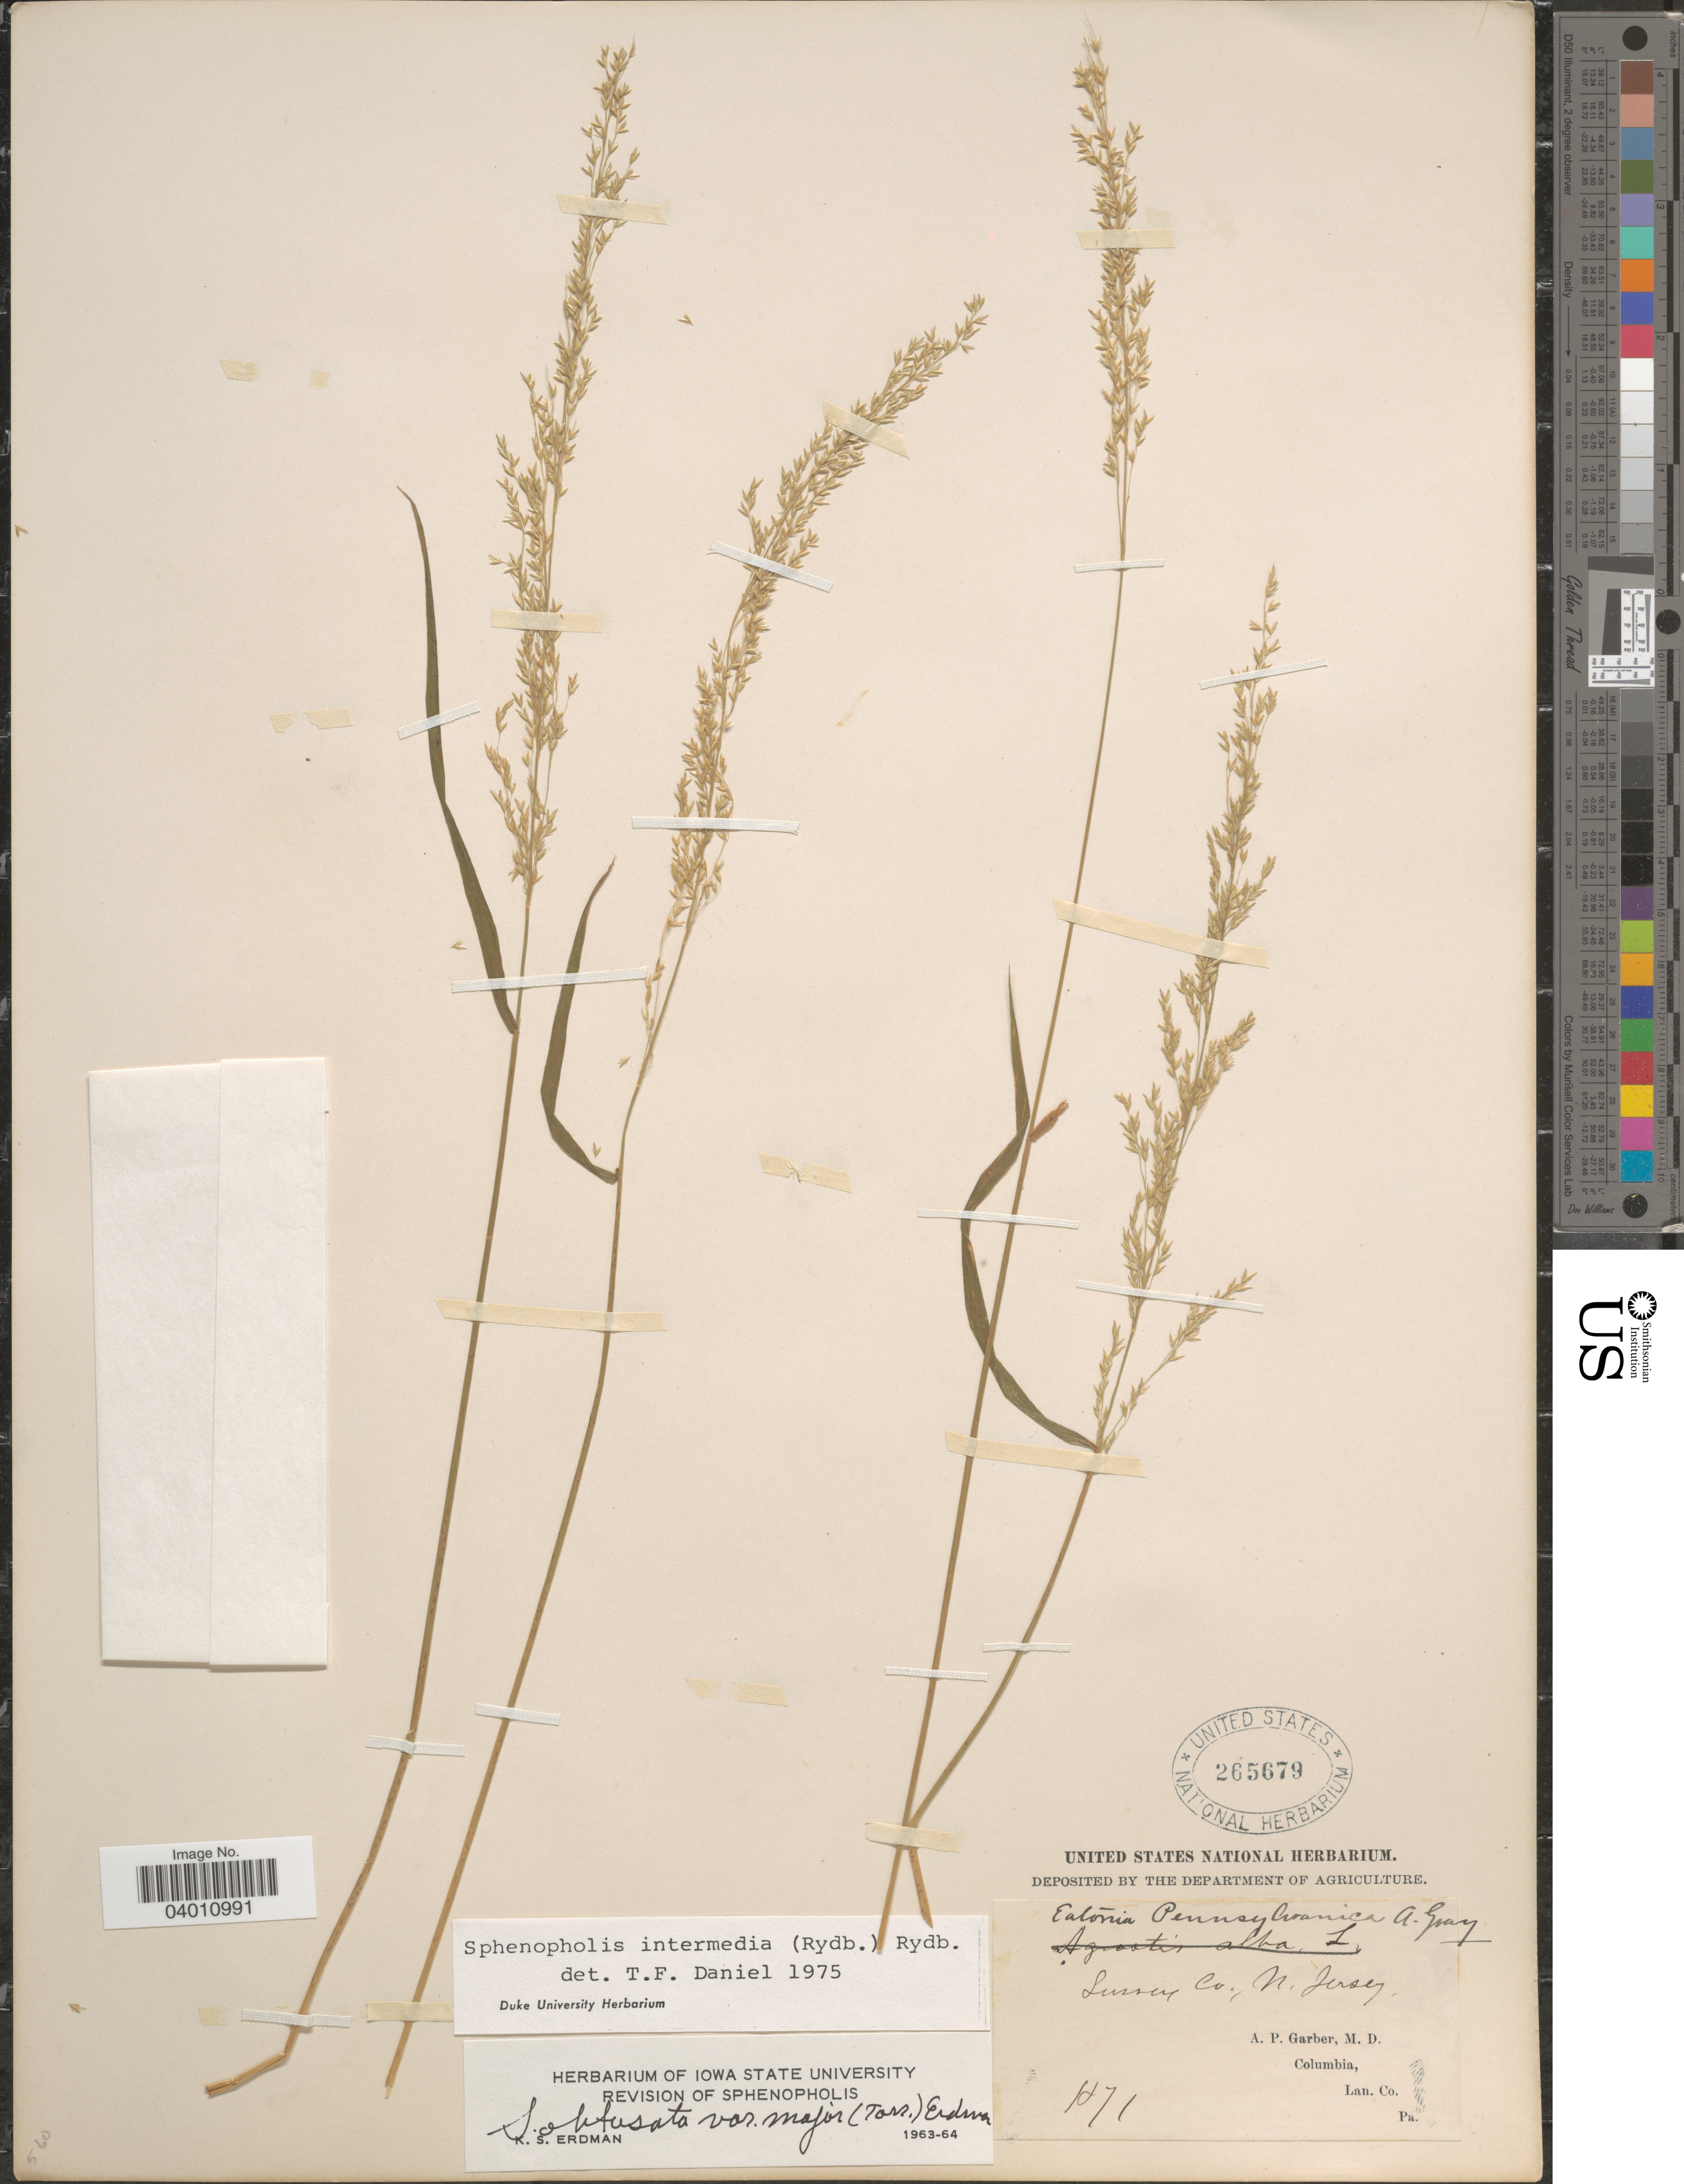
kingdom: Plantae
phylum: Tracheophyta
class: Liliopsida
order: Poales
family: Poaceae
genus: Sphenopholis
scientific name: Sphenopholis intermedia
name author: (Rydb.) Rydb.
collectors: A. P. Garber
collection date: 1871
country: United States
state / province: New Jersey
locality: Sussex Co., N. Jersey.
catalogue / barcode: US 265679